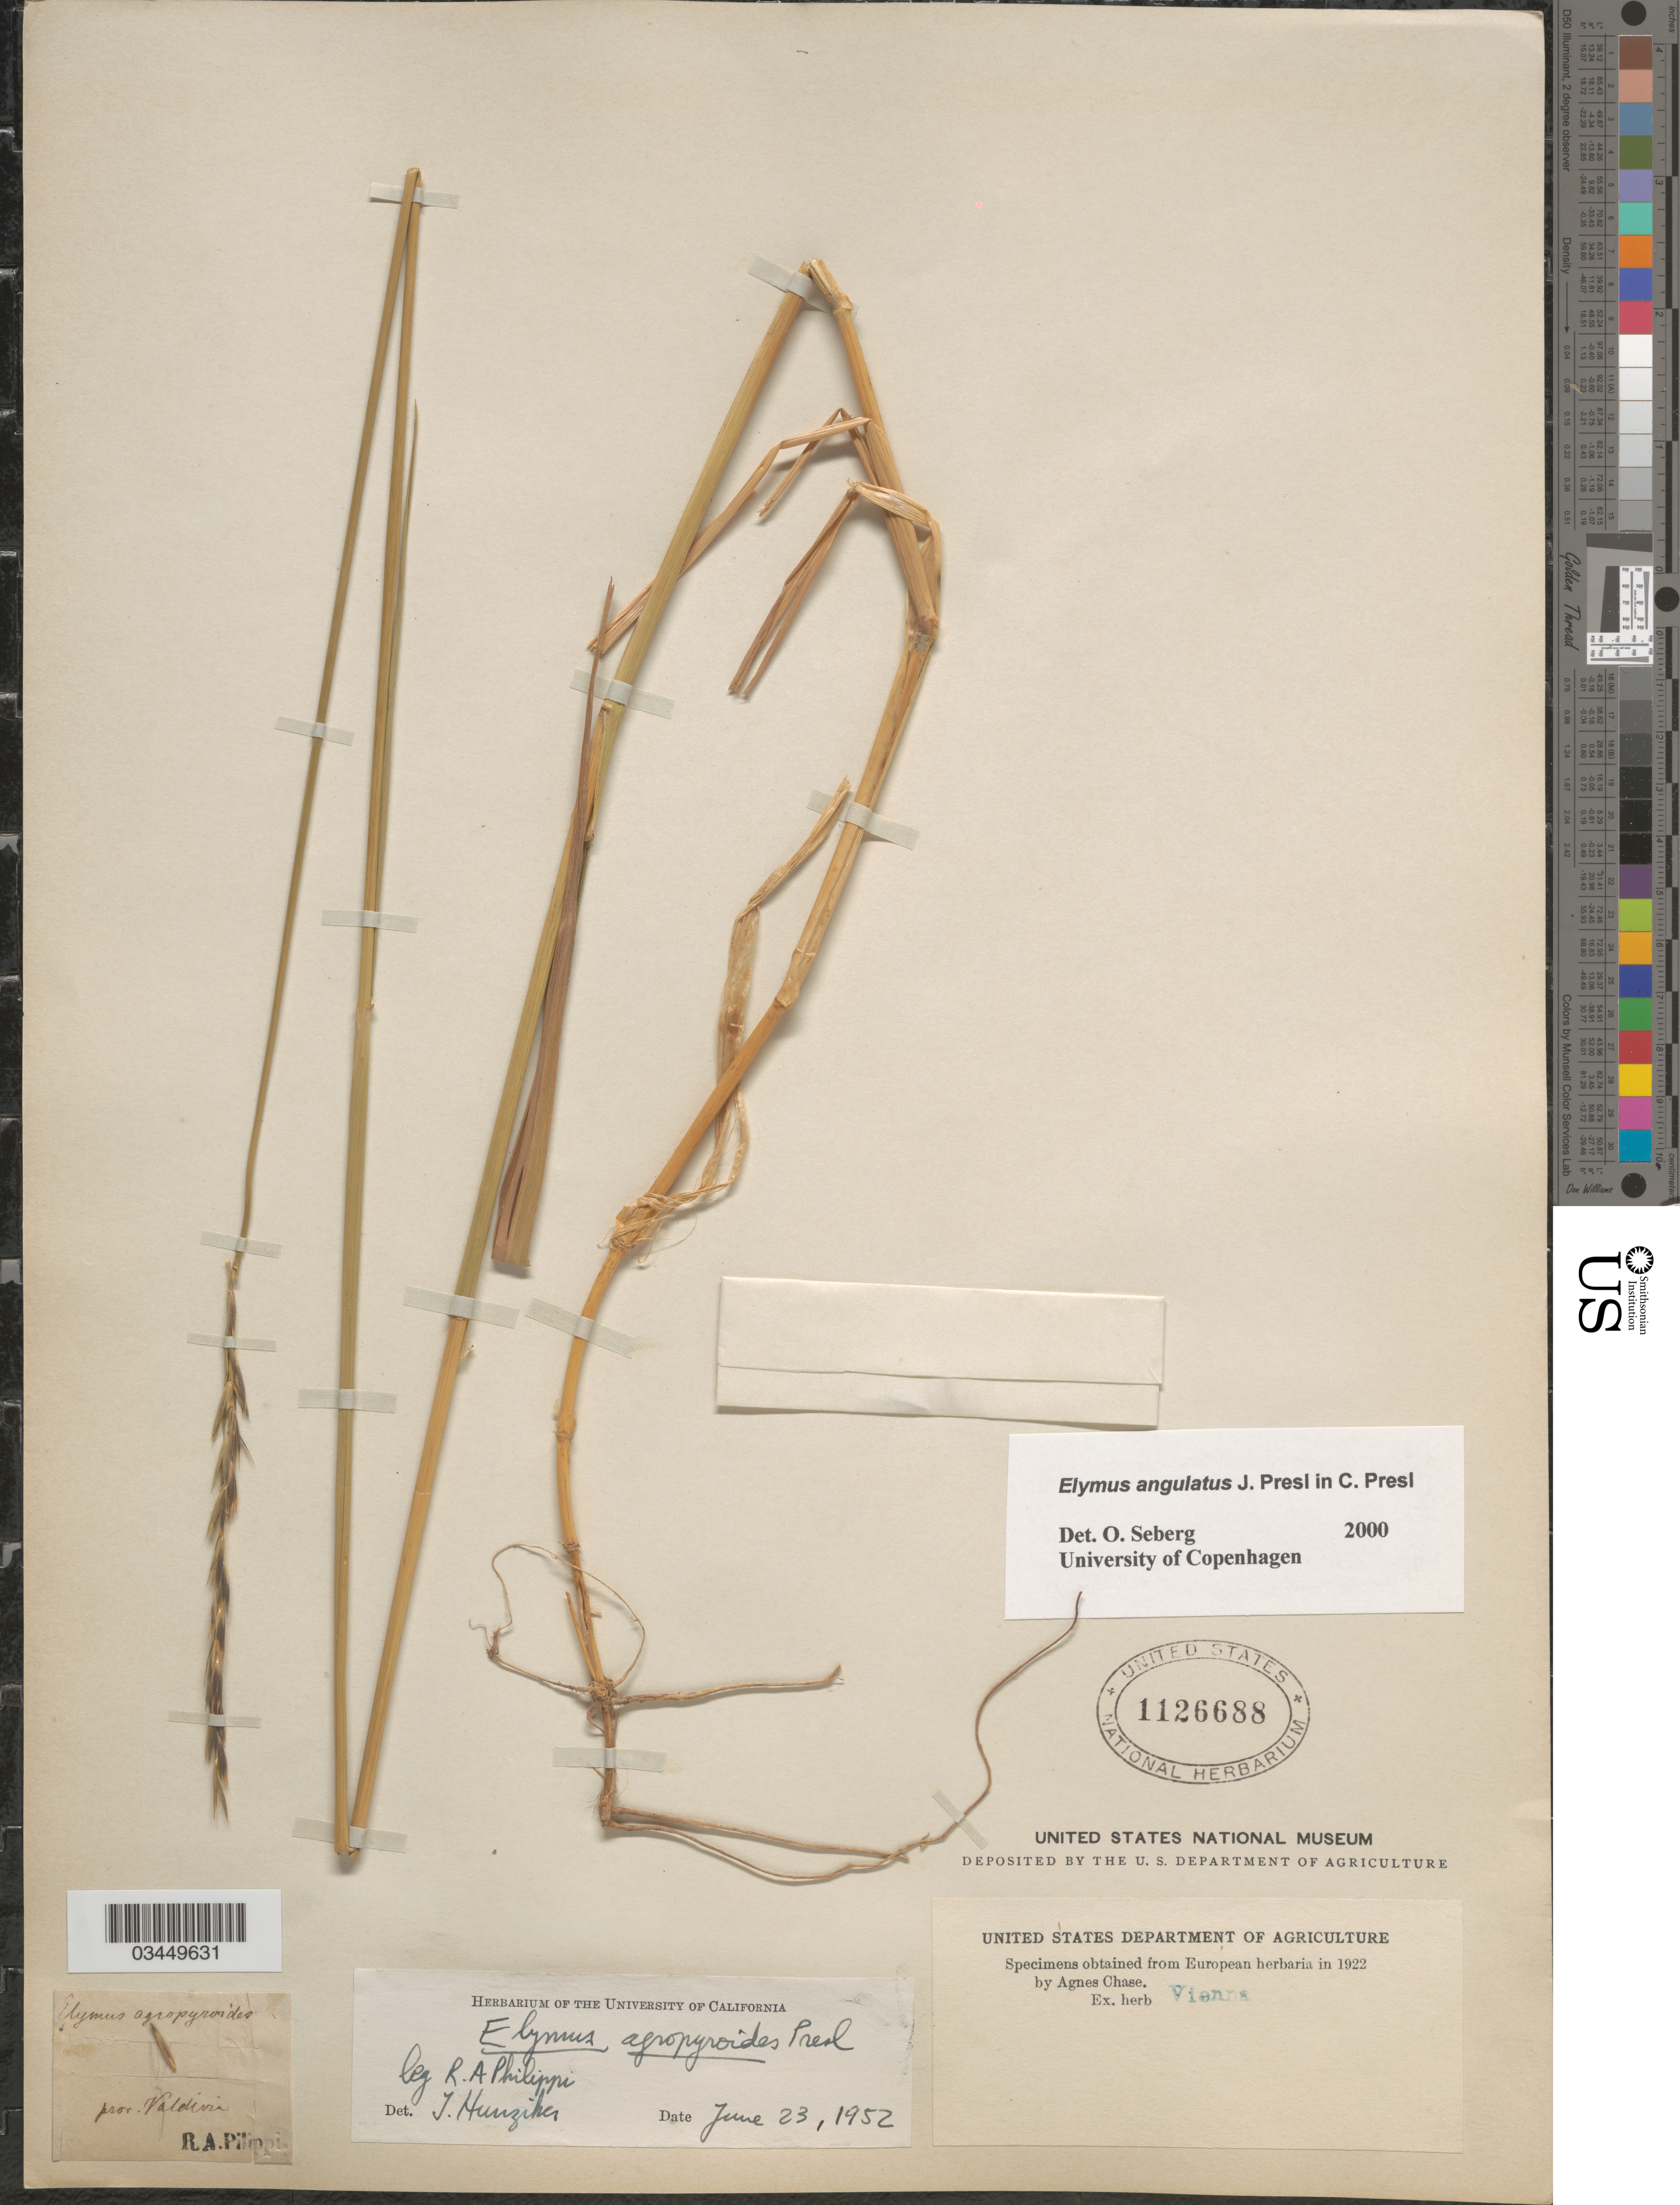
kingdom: Plantae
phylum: Tracheophyta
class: Liliopsida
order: Poales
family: Poaceae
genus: Elymus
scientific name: Elymus angulatus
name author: J. Presl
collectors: R. Pilippi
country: Chile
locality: Prov. Valdivia.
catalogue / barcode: US 1126688